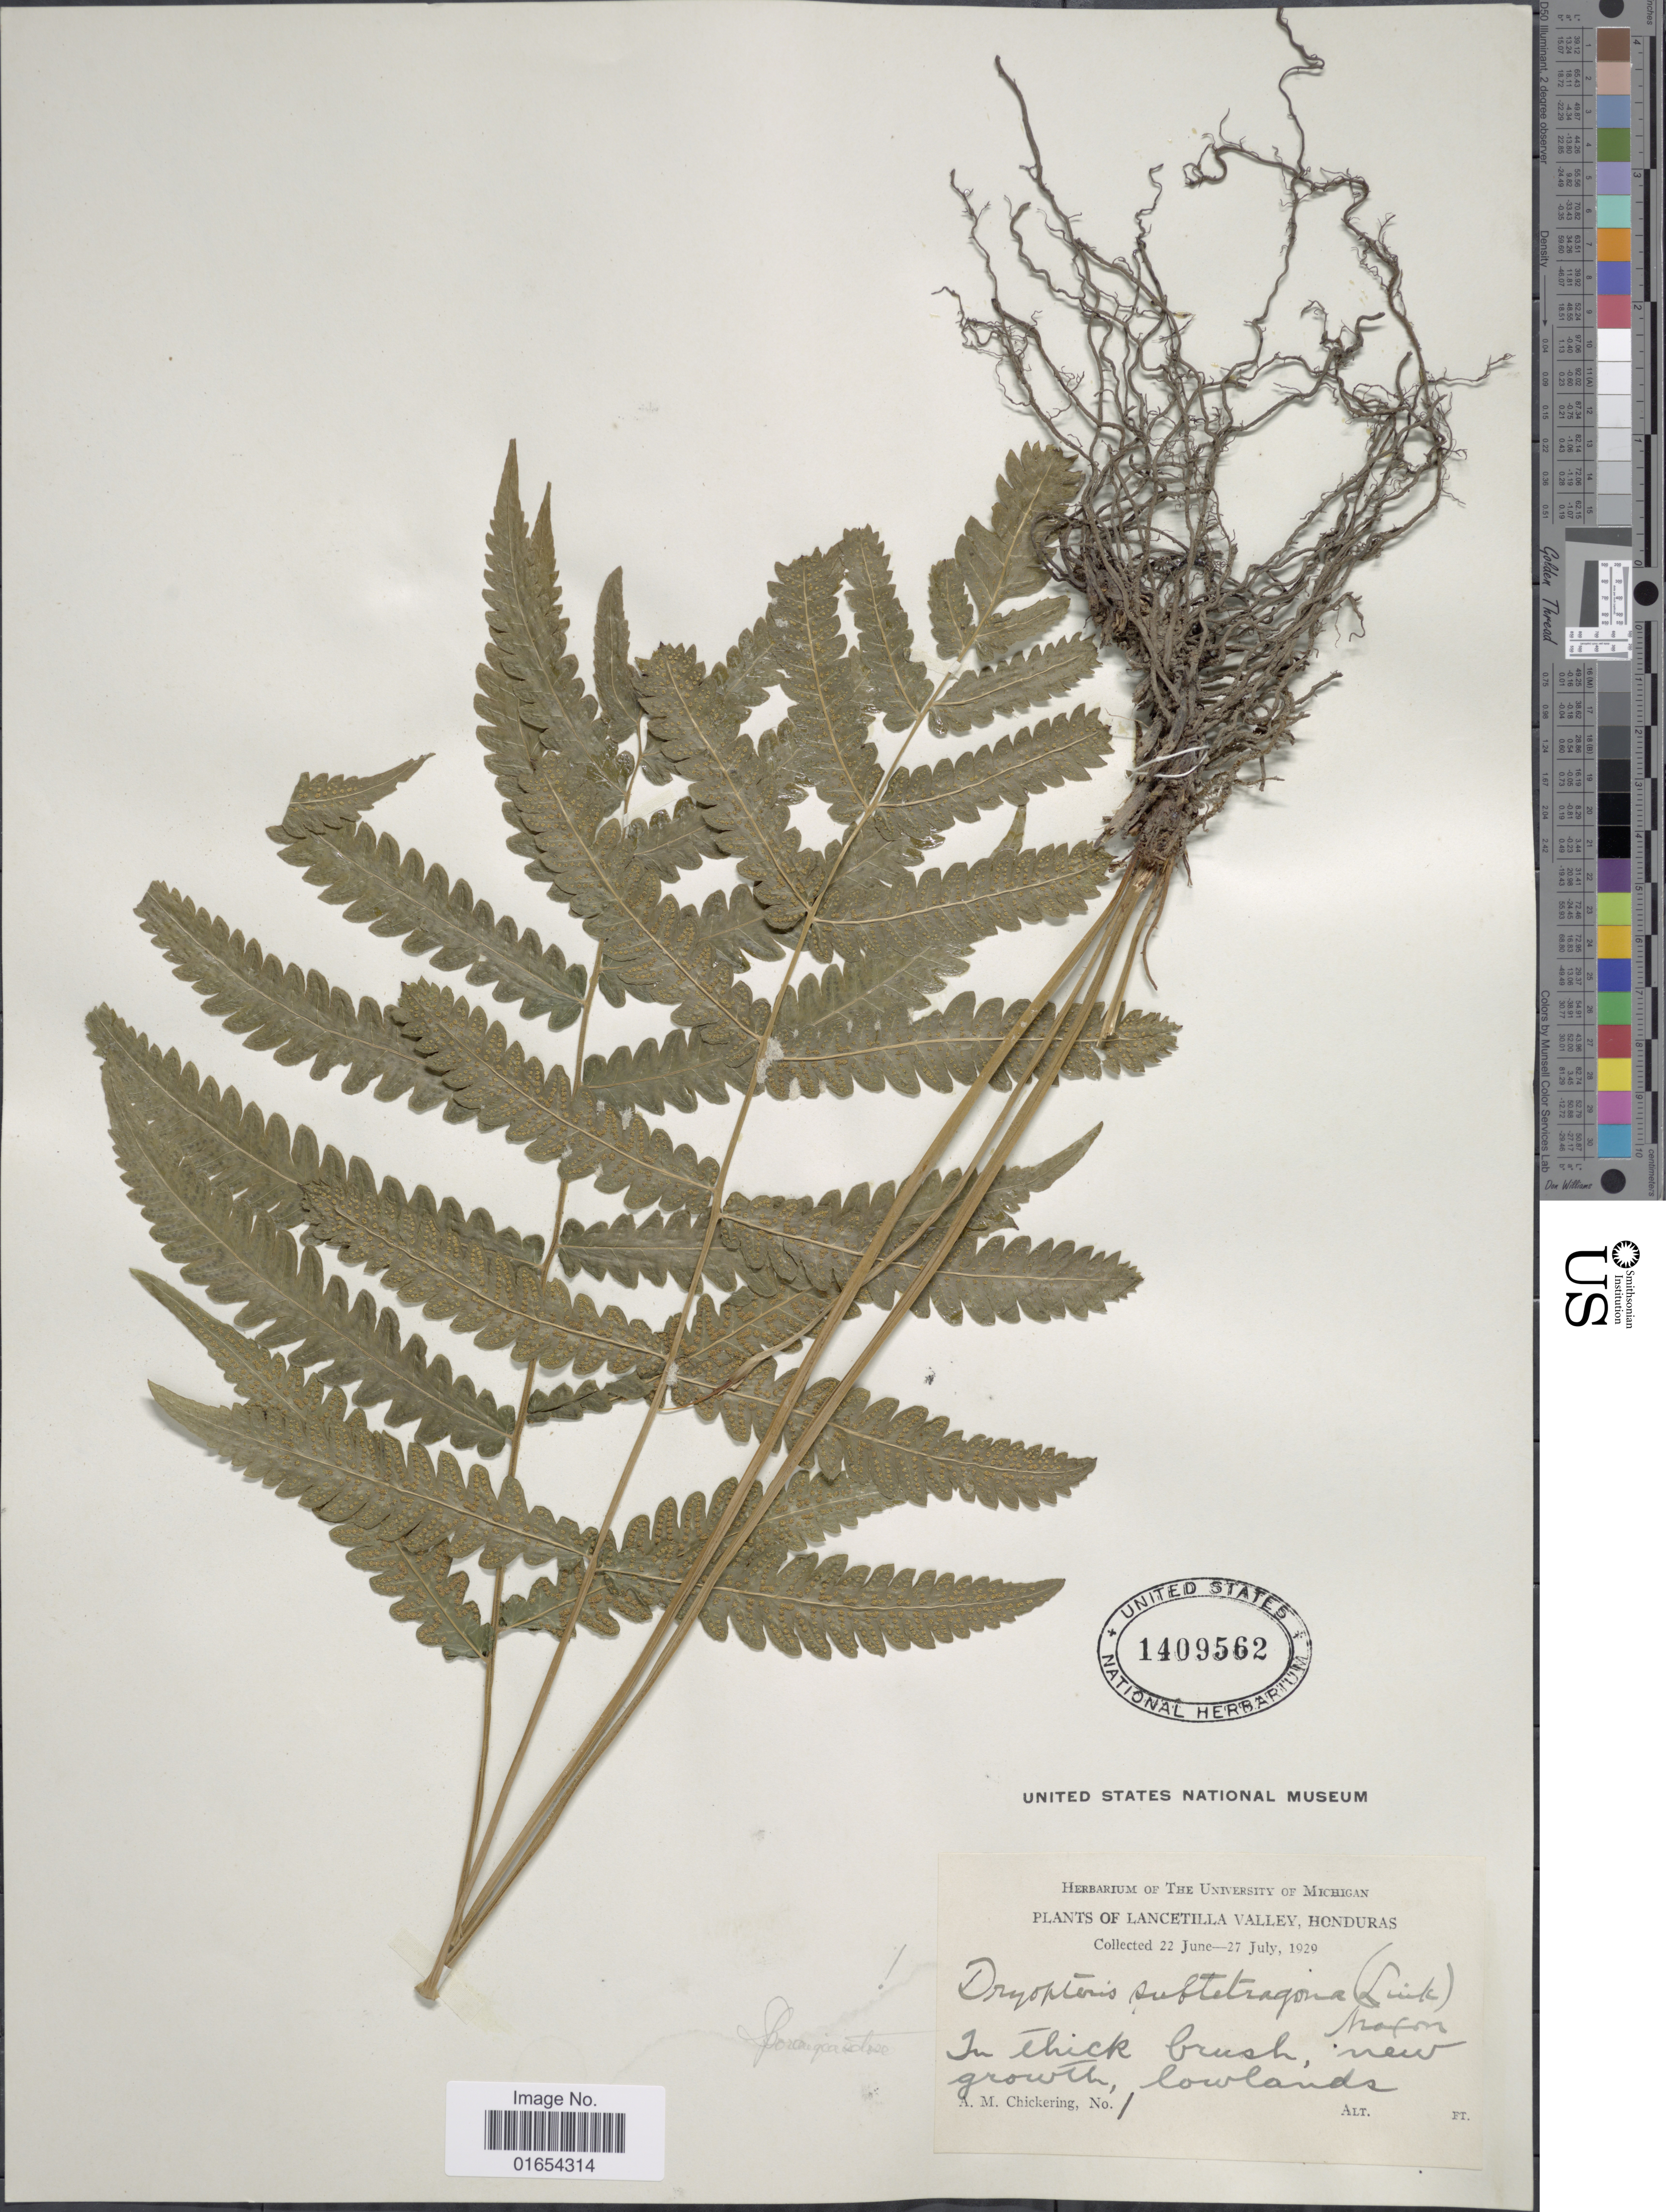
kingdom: Plantae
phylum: Tracheophyta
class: Polypodiopsida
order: Polypodiales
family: Thelypteridaceae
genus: Goniopteris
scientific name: Goniopteris tetragona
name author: (C. Presl) Sw.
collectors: A. Chickering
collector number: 1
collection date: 1929-06-22/1929-07-27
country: Honduras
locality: Lancetilla Valley, in thick brush, new growth, lowlands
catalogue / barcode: US 1409562